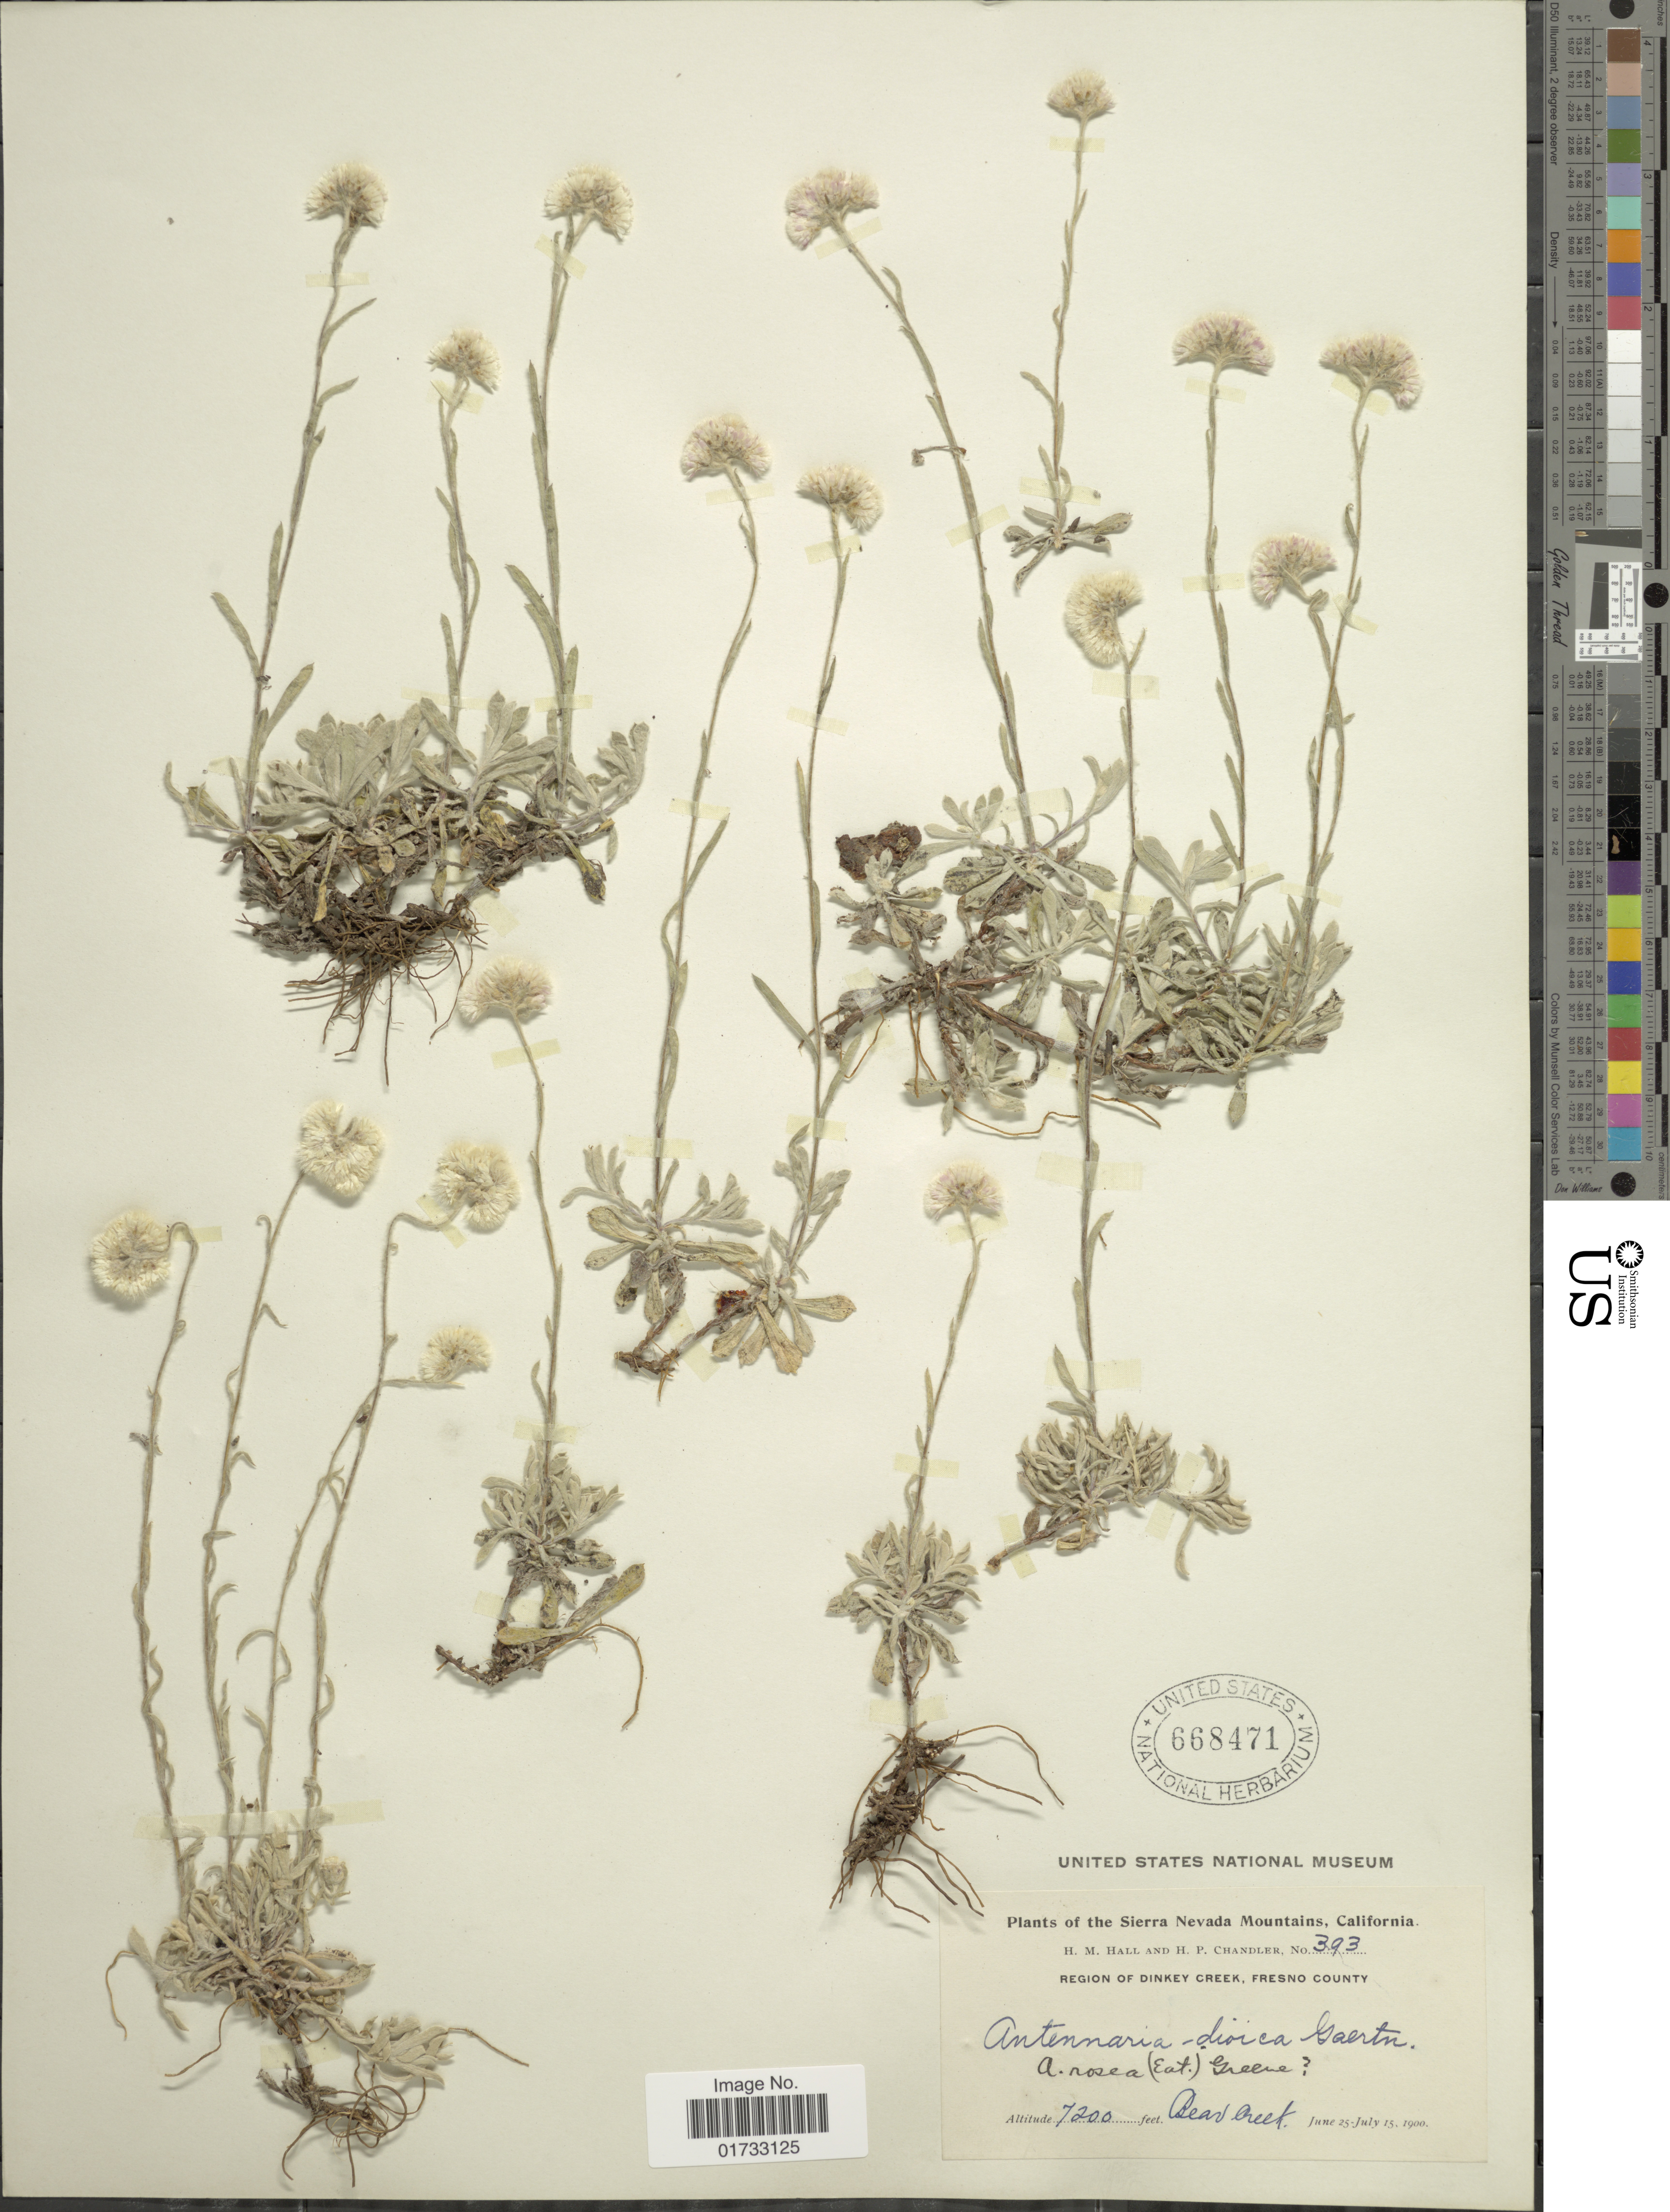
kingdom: Plantae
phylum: Tracheophyta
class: Magnoliopsida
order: Asterales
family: Asteraceae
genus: Antennaria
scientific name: Antennaria rosea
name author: Greene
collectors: H. M. Hall & H. Chandler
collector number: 393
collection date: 1900-06-25/1900-07-15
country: United States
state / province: California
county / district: Fresno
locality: Sierra Nevada Mountains, region of Dinkey Creek, Fresno County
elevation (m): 2195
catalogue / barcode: US 668471